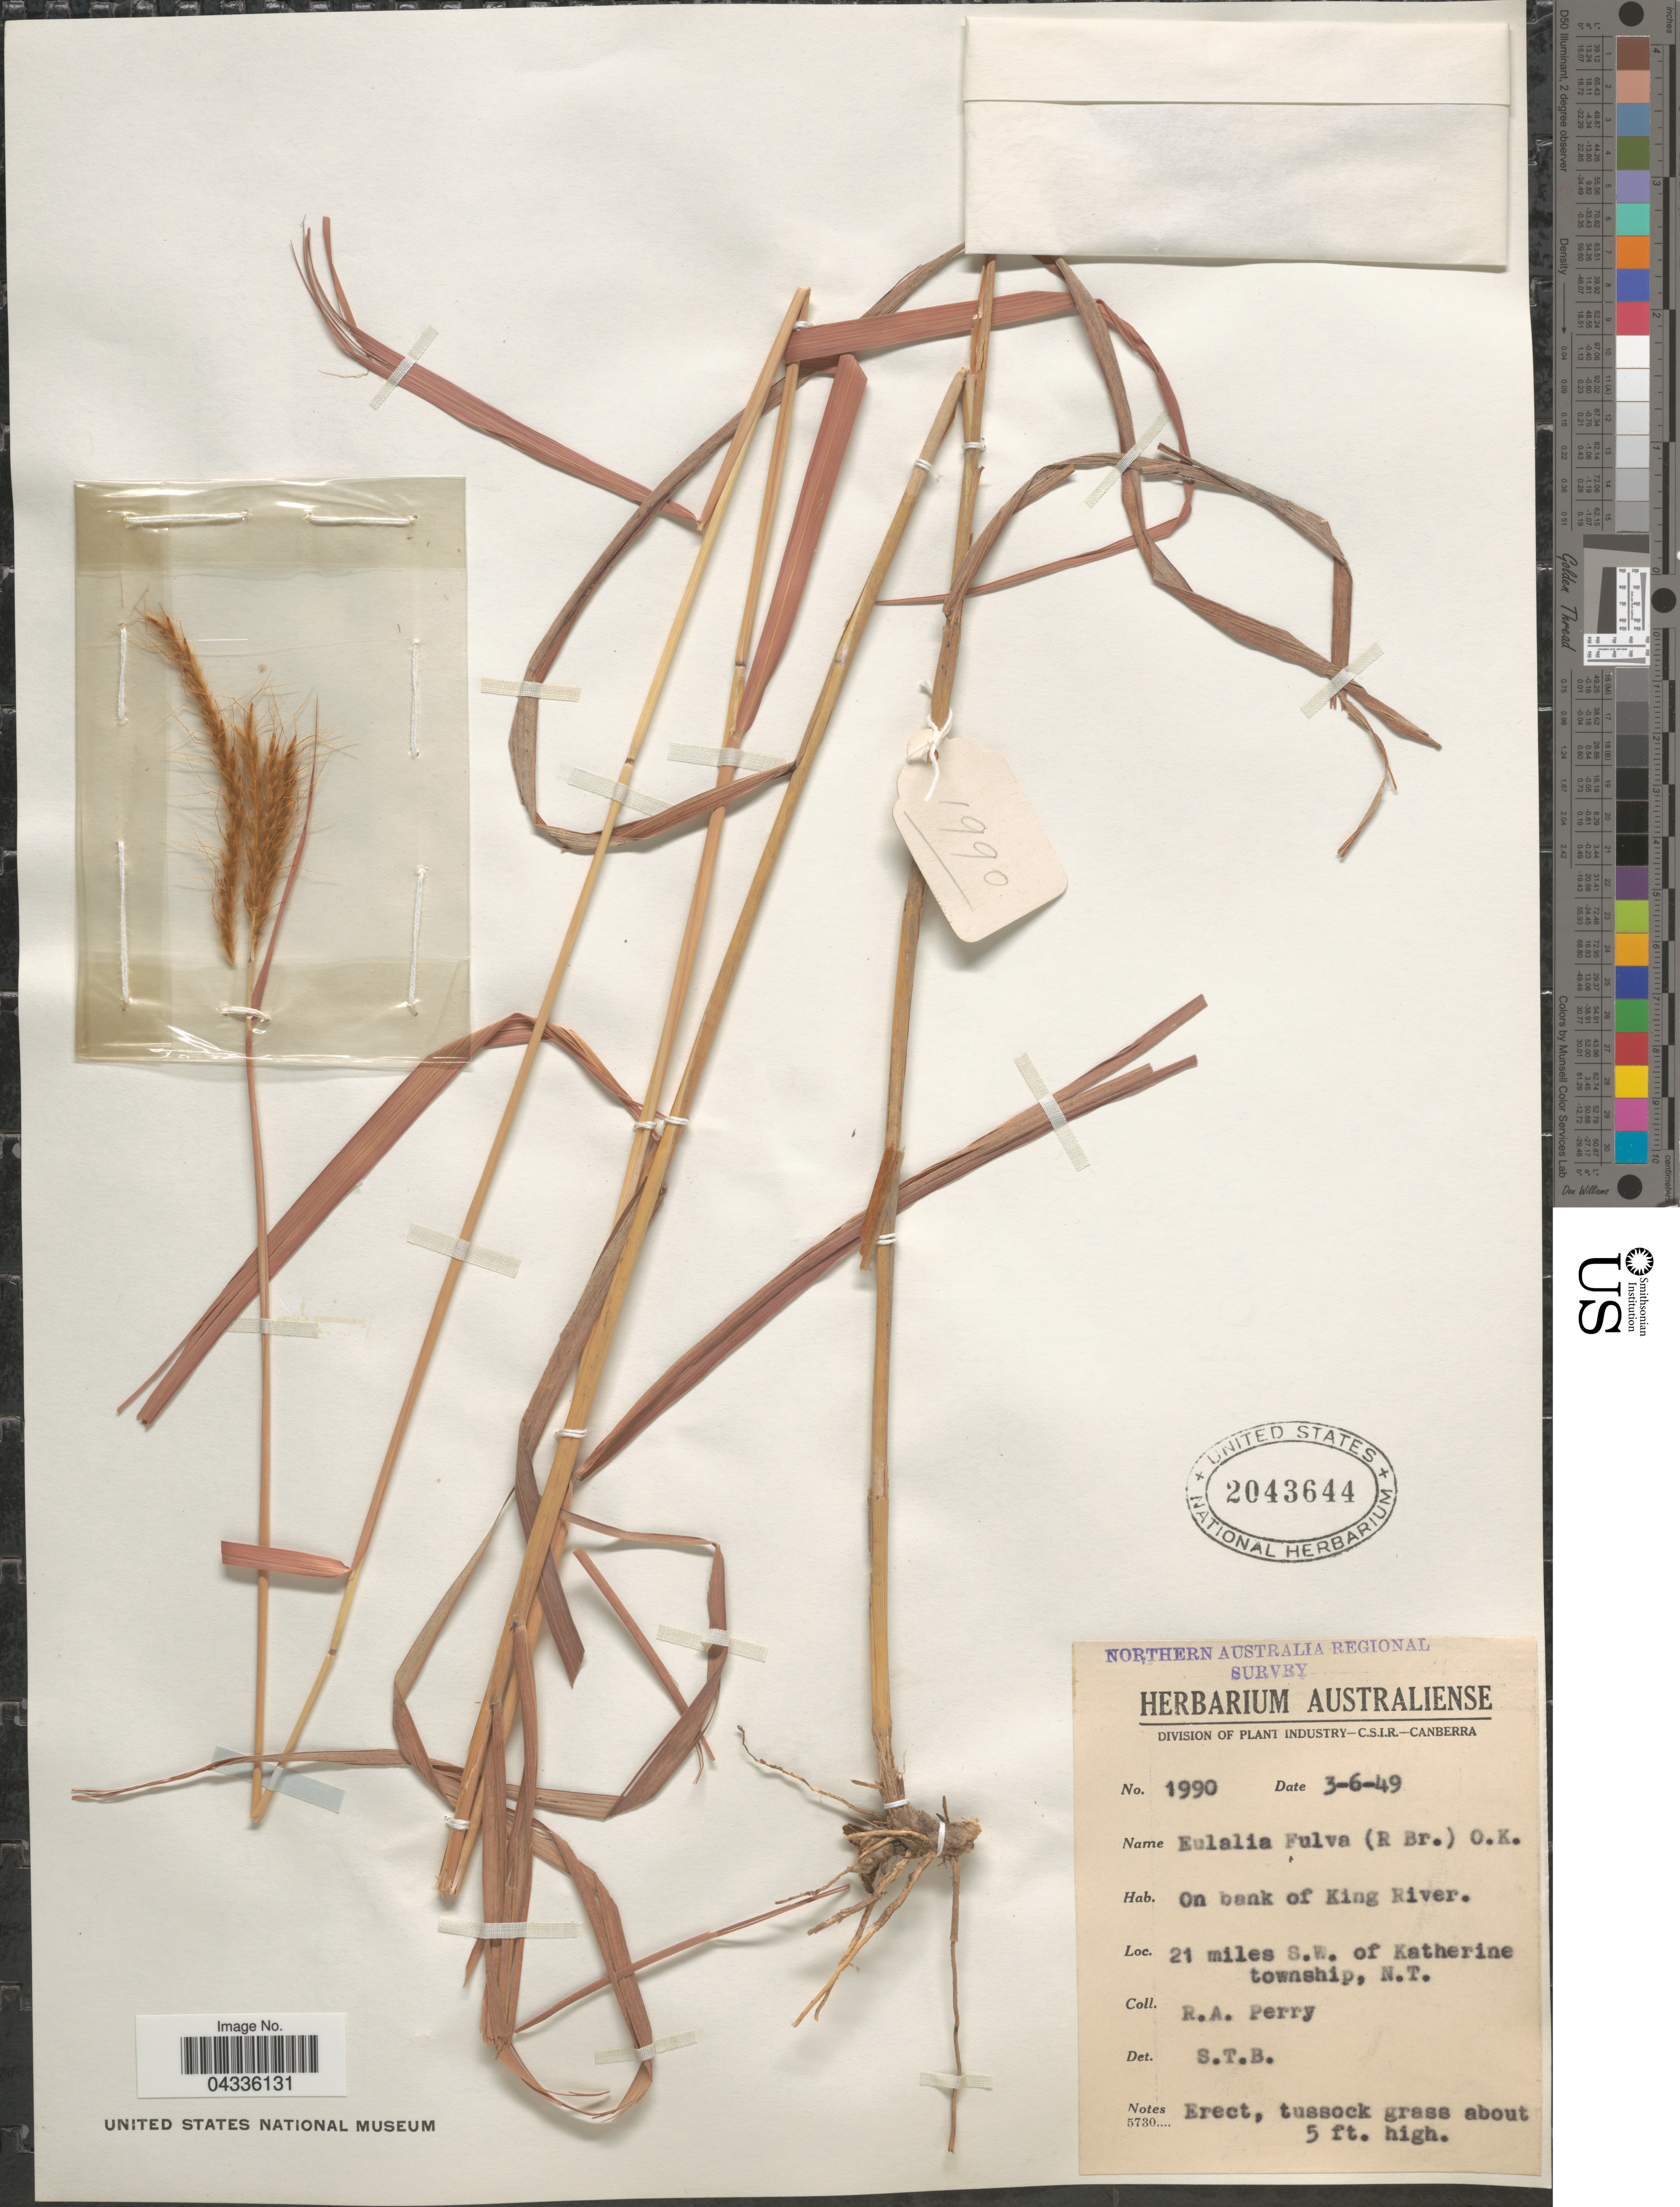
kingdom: Plantae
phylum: Tracheophyta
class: Liliopsida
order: Poales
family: Poaceae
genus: Eulalia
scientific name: Eulalia aurea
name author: (Bory) Kunth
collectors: Perry, R. A.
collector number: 1990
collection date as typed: Transcribed d/m/y: 3/6/49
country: Australia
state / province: Northern Territory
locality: Northern Australia Regional Survey. 21 miles S.W. of Katherine township.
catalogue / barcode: US 2043644